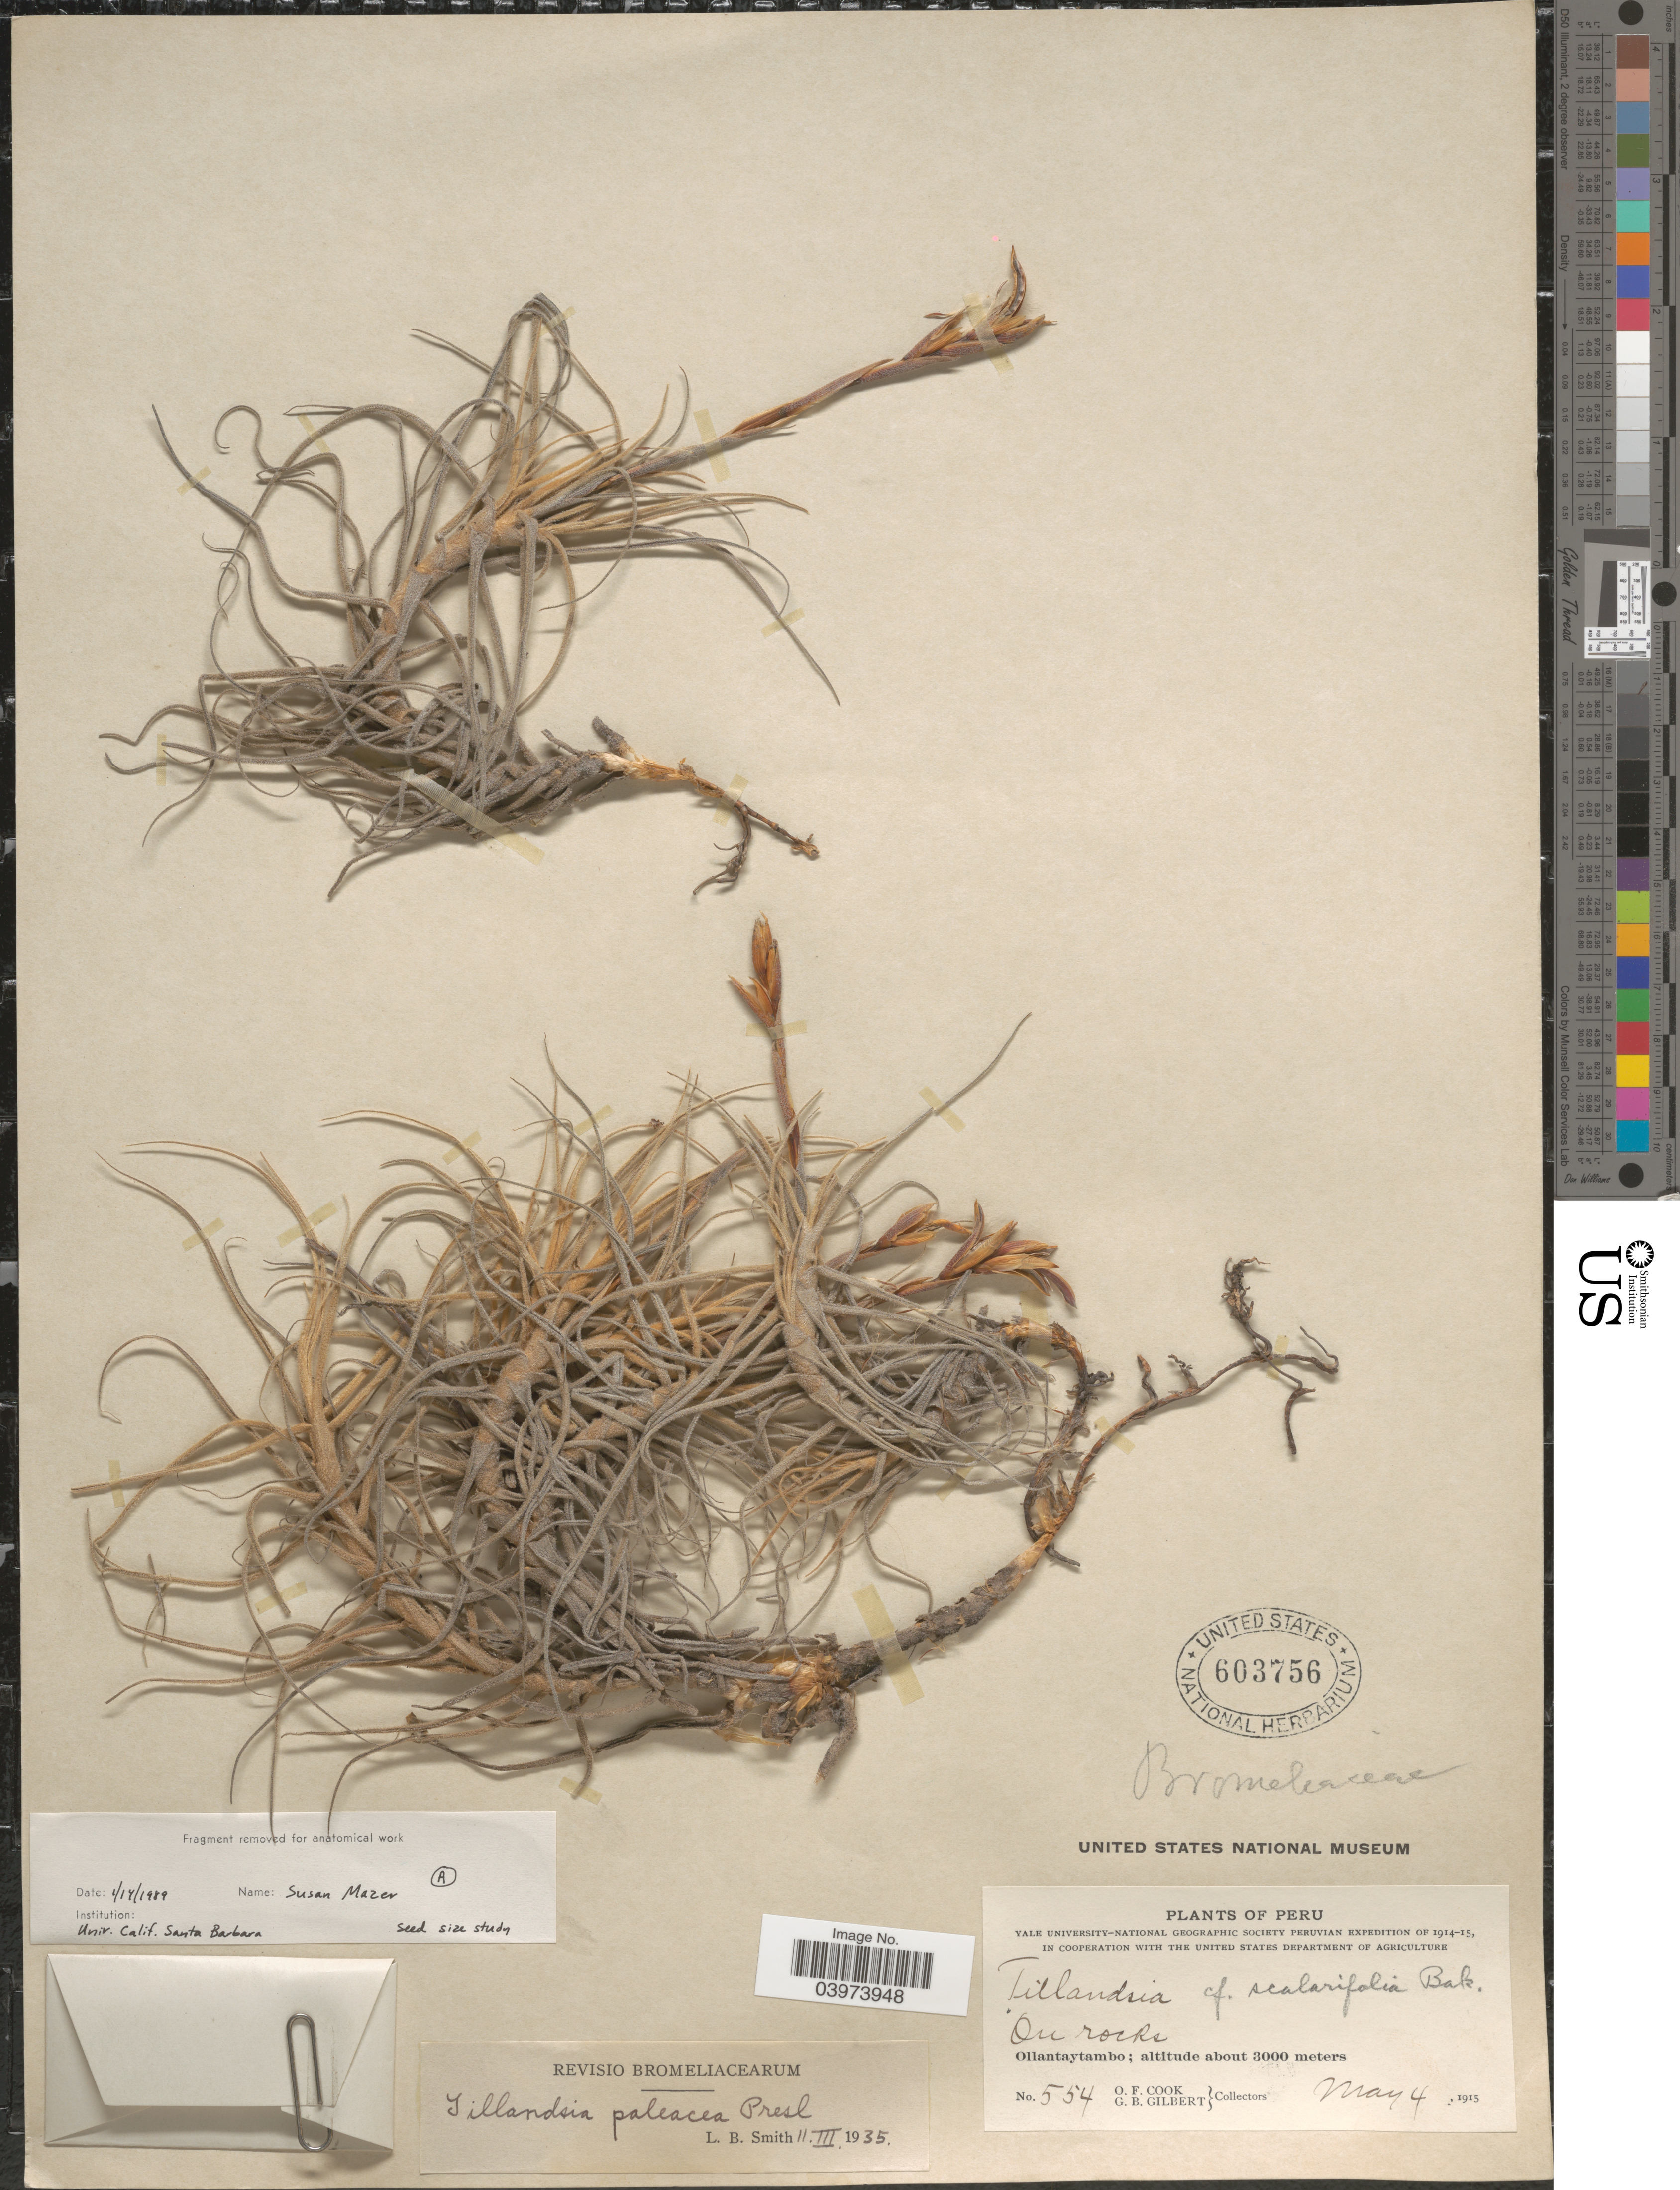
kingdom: Plantae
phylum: Tracheophyta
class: Liliopsida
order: Poales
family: Bromeliaceae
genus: Tillandsia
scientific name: Tillandsia paleacea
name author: C. Presl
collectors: O. F. Cook & G. B. Gilbert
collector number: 554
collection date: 1915-05-04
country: Peru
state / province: Cusco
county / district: Urubamba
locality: On rocks. Ollantaytambo.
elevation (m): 3000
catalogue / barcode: US 603756